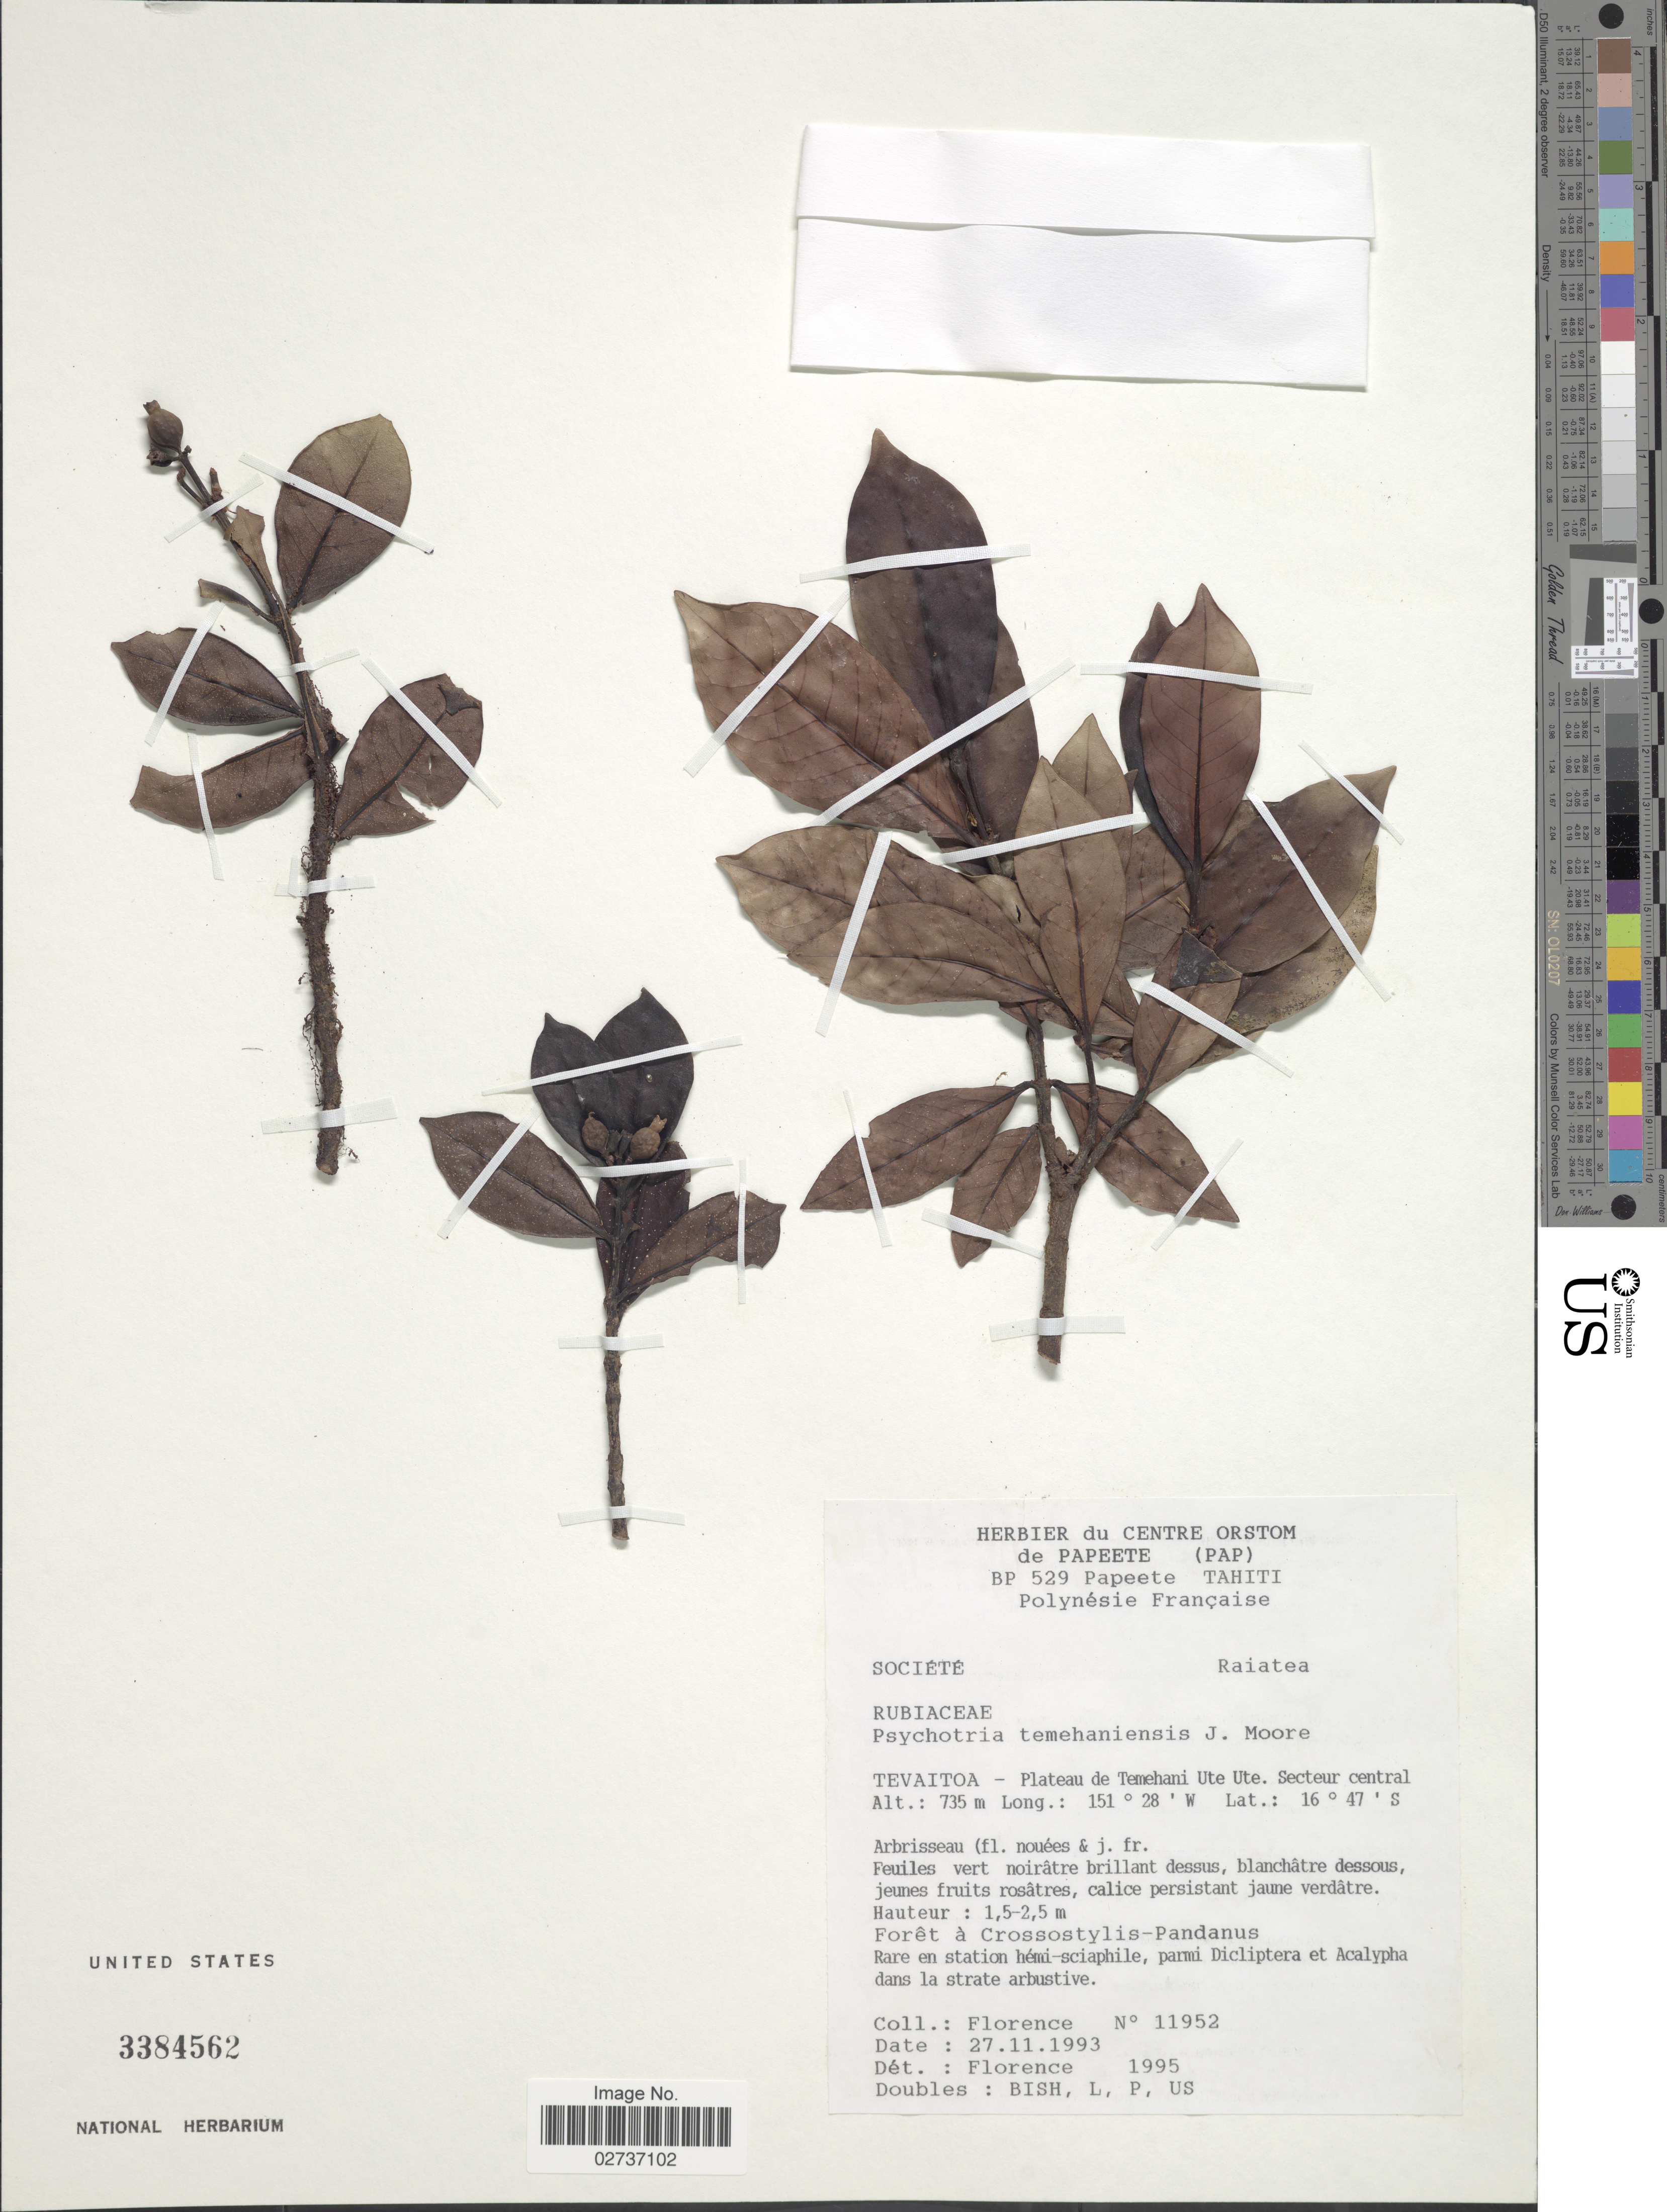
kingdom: Plantae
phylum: Tracheophyta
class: Magnoliopsida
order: Gentianales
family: Rubiaceae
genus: Psychotria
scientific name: Psychotria temehaniensis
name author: J.W. Moore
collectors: -. Florence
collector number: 11952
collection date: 1993-11-27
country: French Polynesia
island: Raiatea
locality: Societe. Raiatea. Tevaitoa-Plateau de Temehani Ute Ute. Secteur central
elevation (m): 735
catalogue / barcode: US 3384562